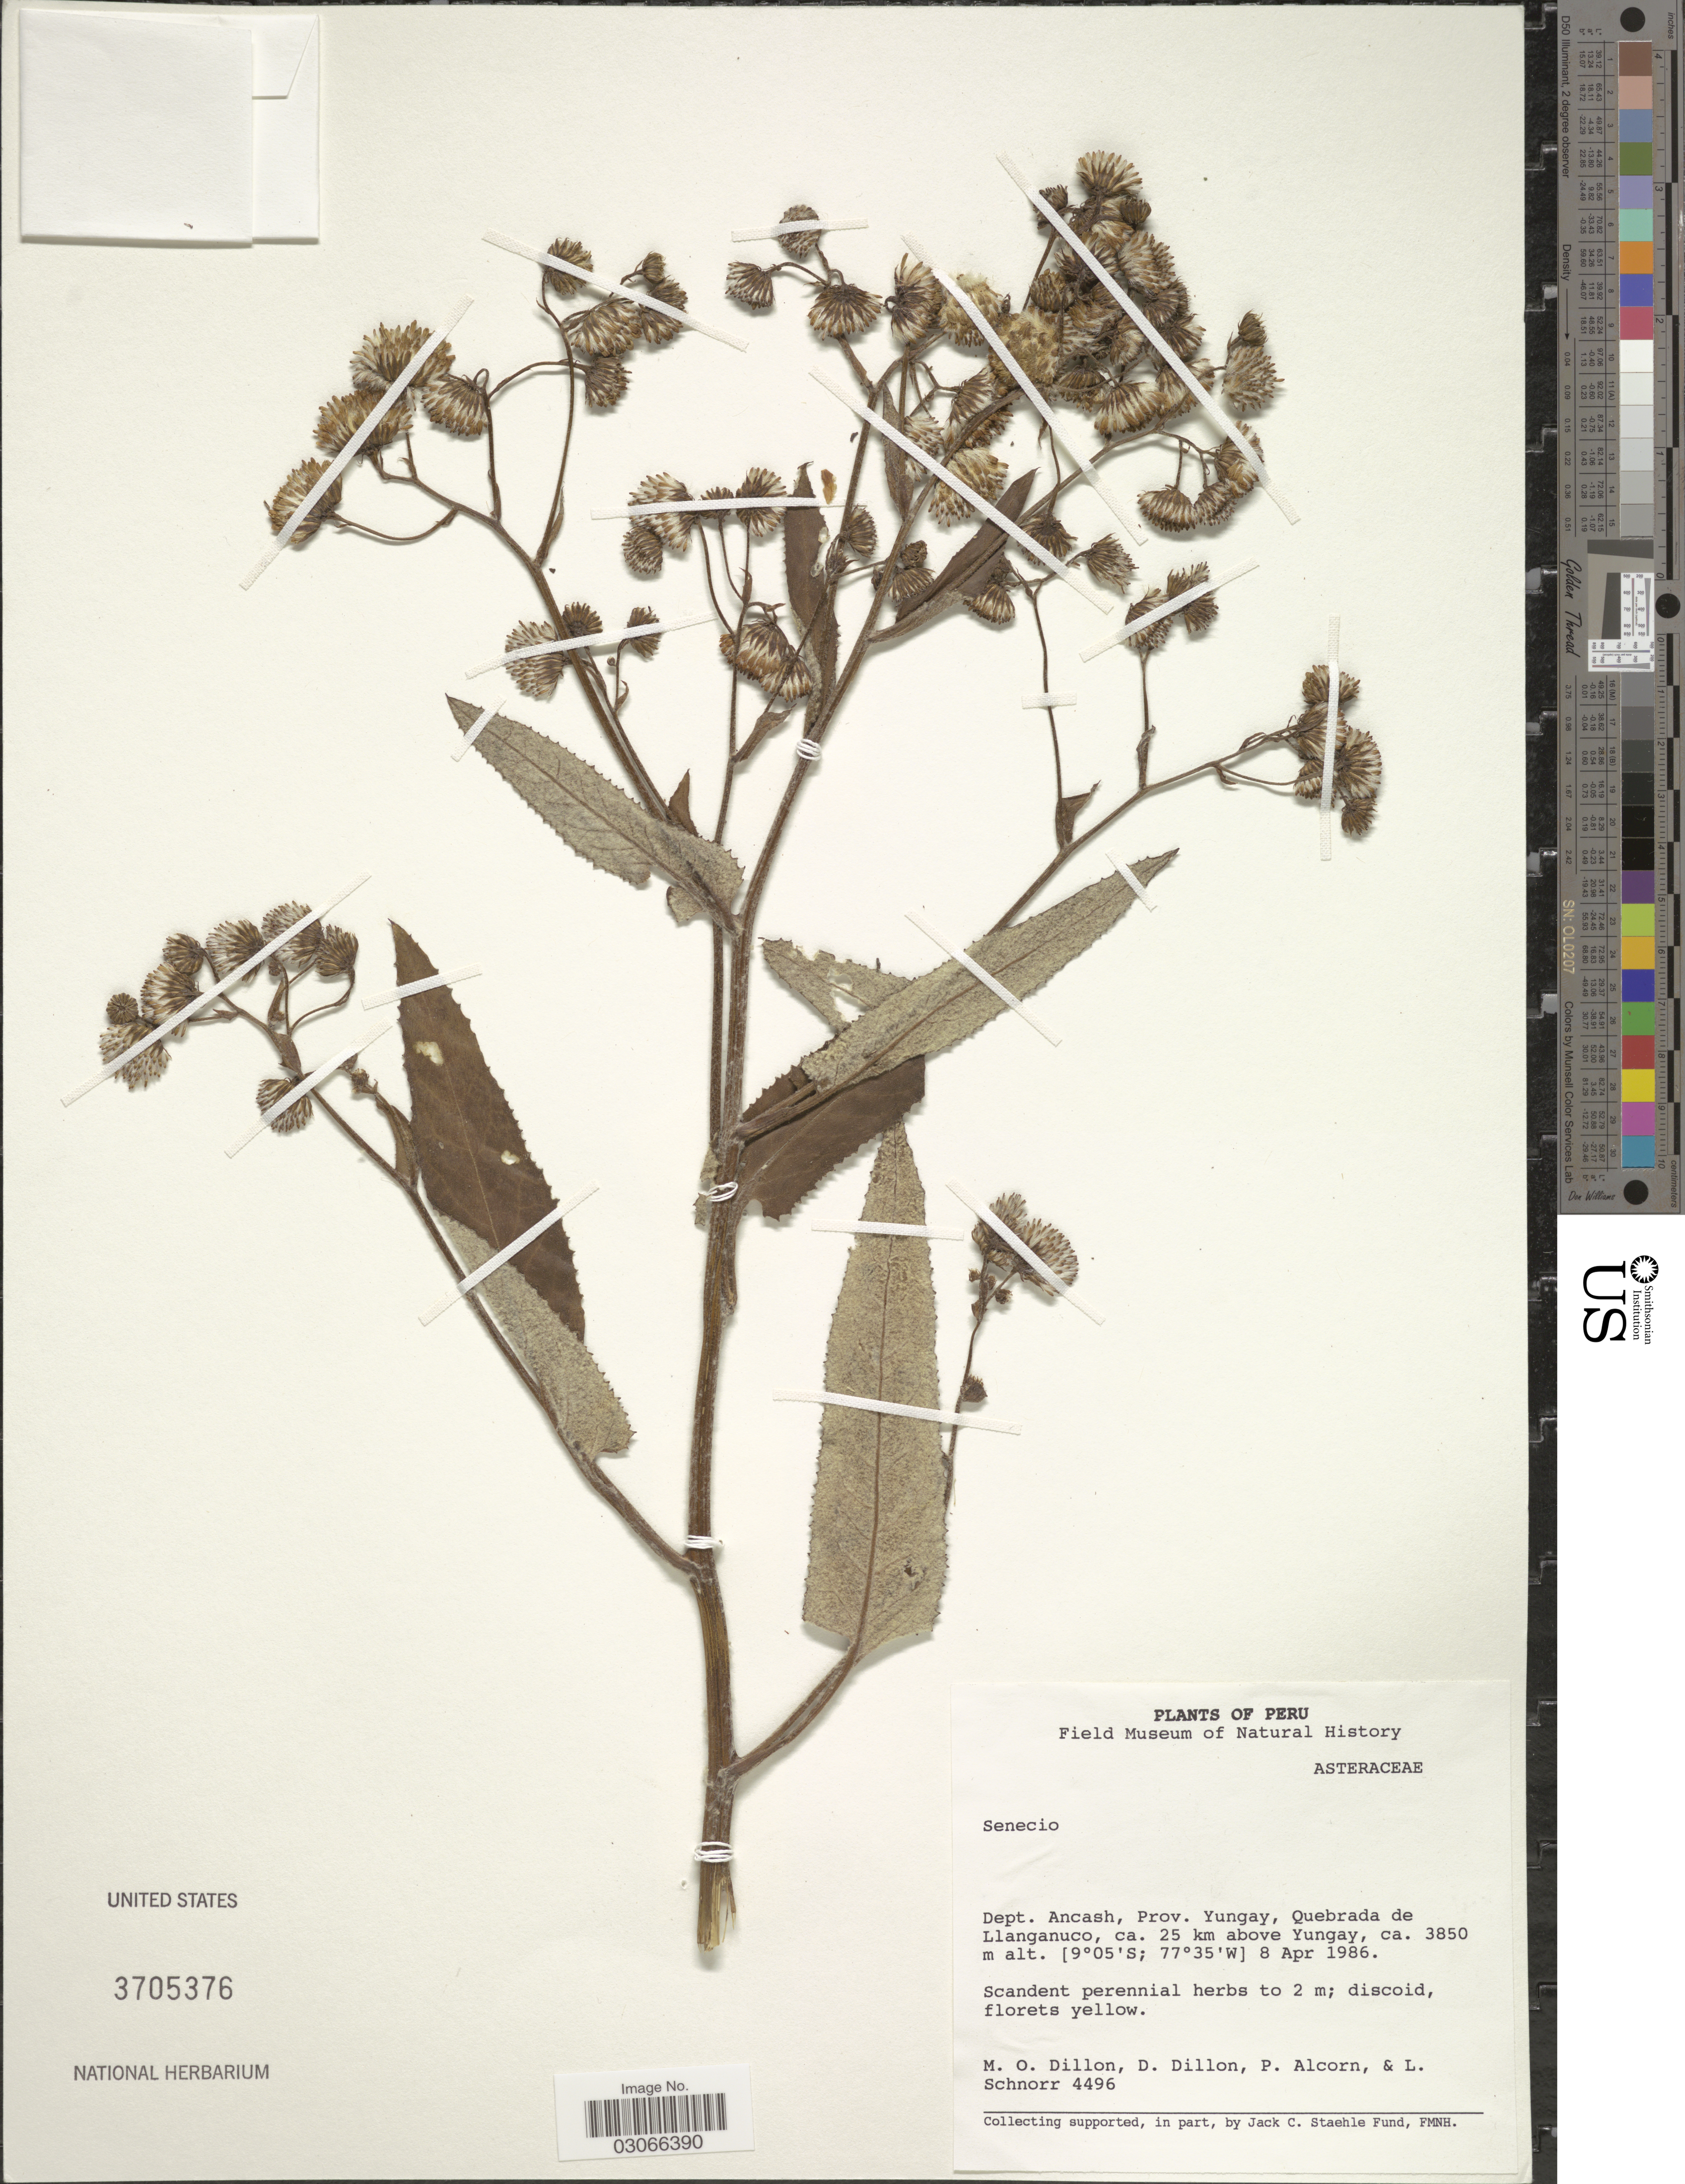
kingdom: Plantae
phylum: Tracheophyta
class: Magnoliopsida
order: Asterales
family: Asteraceae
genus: Senecio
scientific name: Senecio sp.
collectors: M. O. Dillon, D. Dillon, P. Alcorn & L. Schnorr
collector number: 4496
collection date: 1986-04-08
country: Peru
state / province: Ancash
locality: Dept. Ancash, Prov. Yungay, Quebrada de Llanganuco, ca. 25 km above Yungay.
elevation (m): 3500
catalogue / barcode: US 3705376